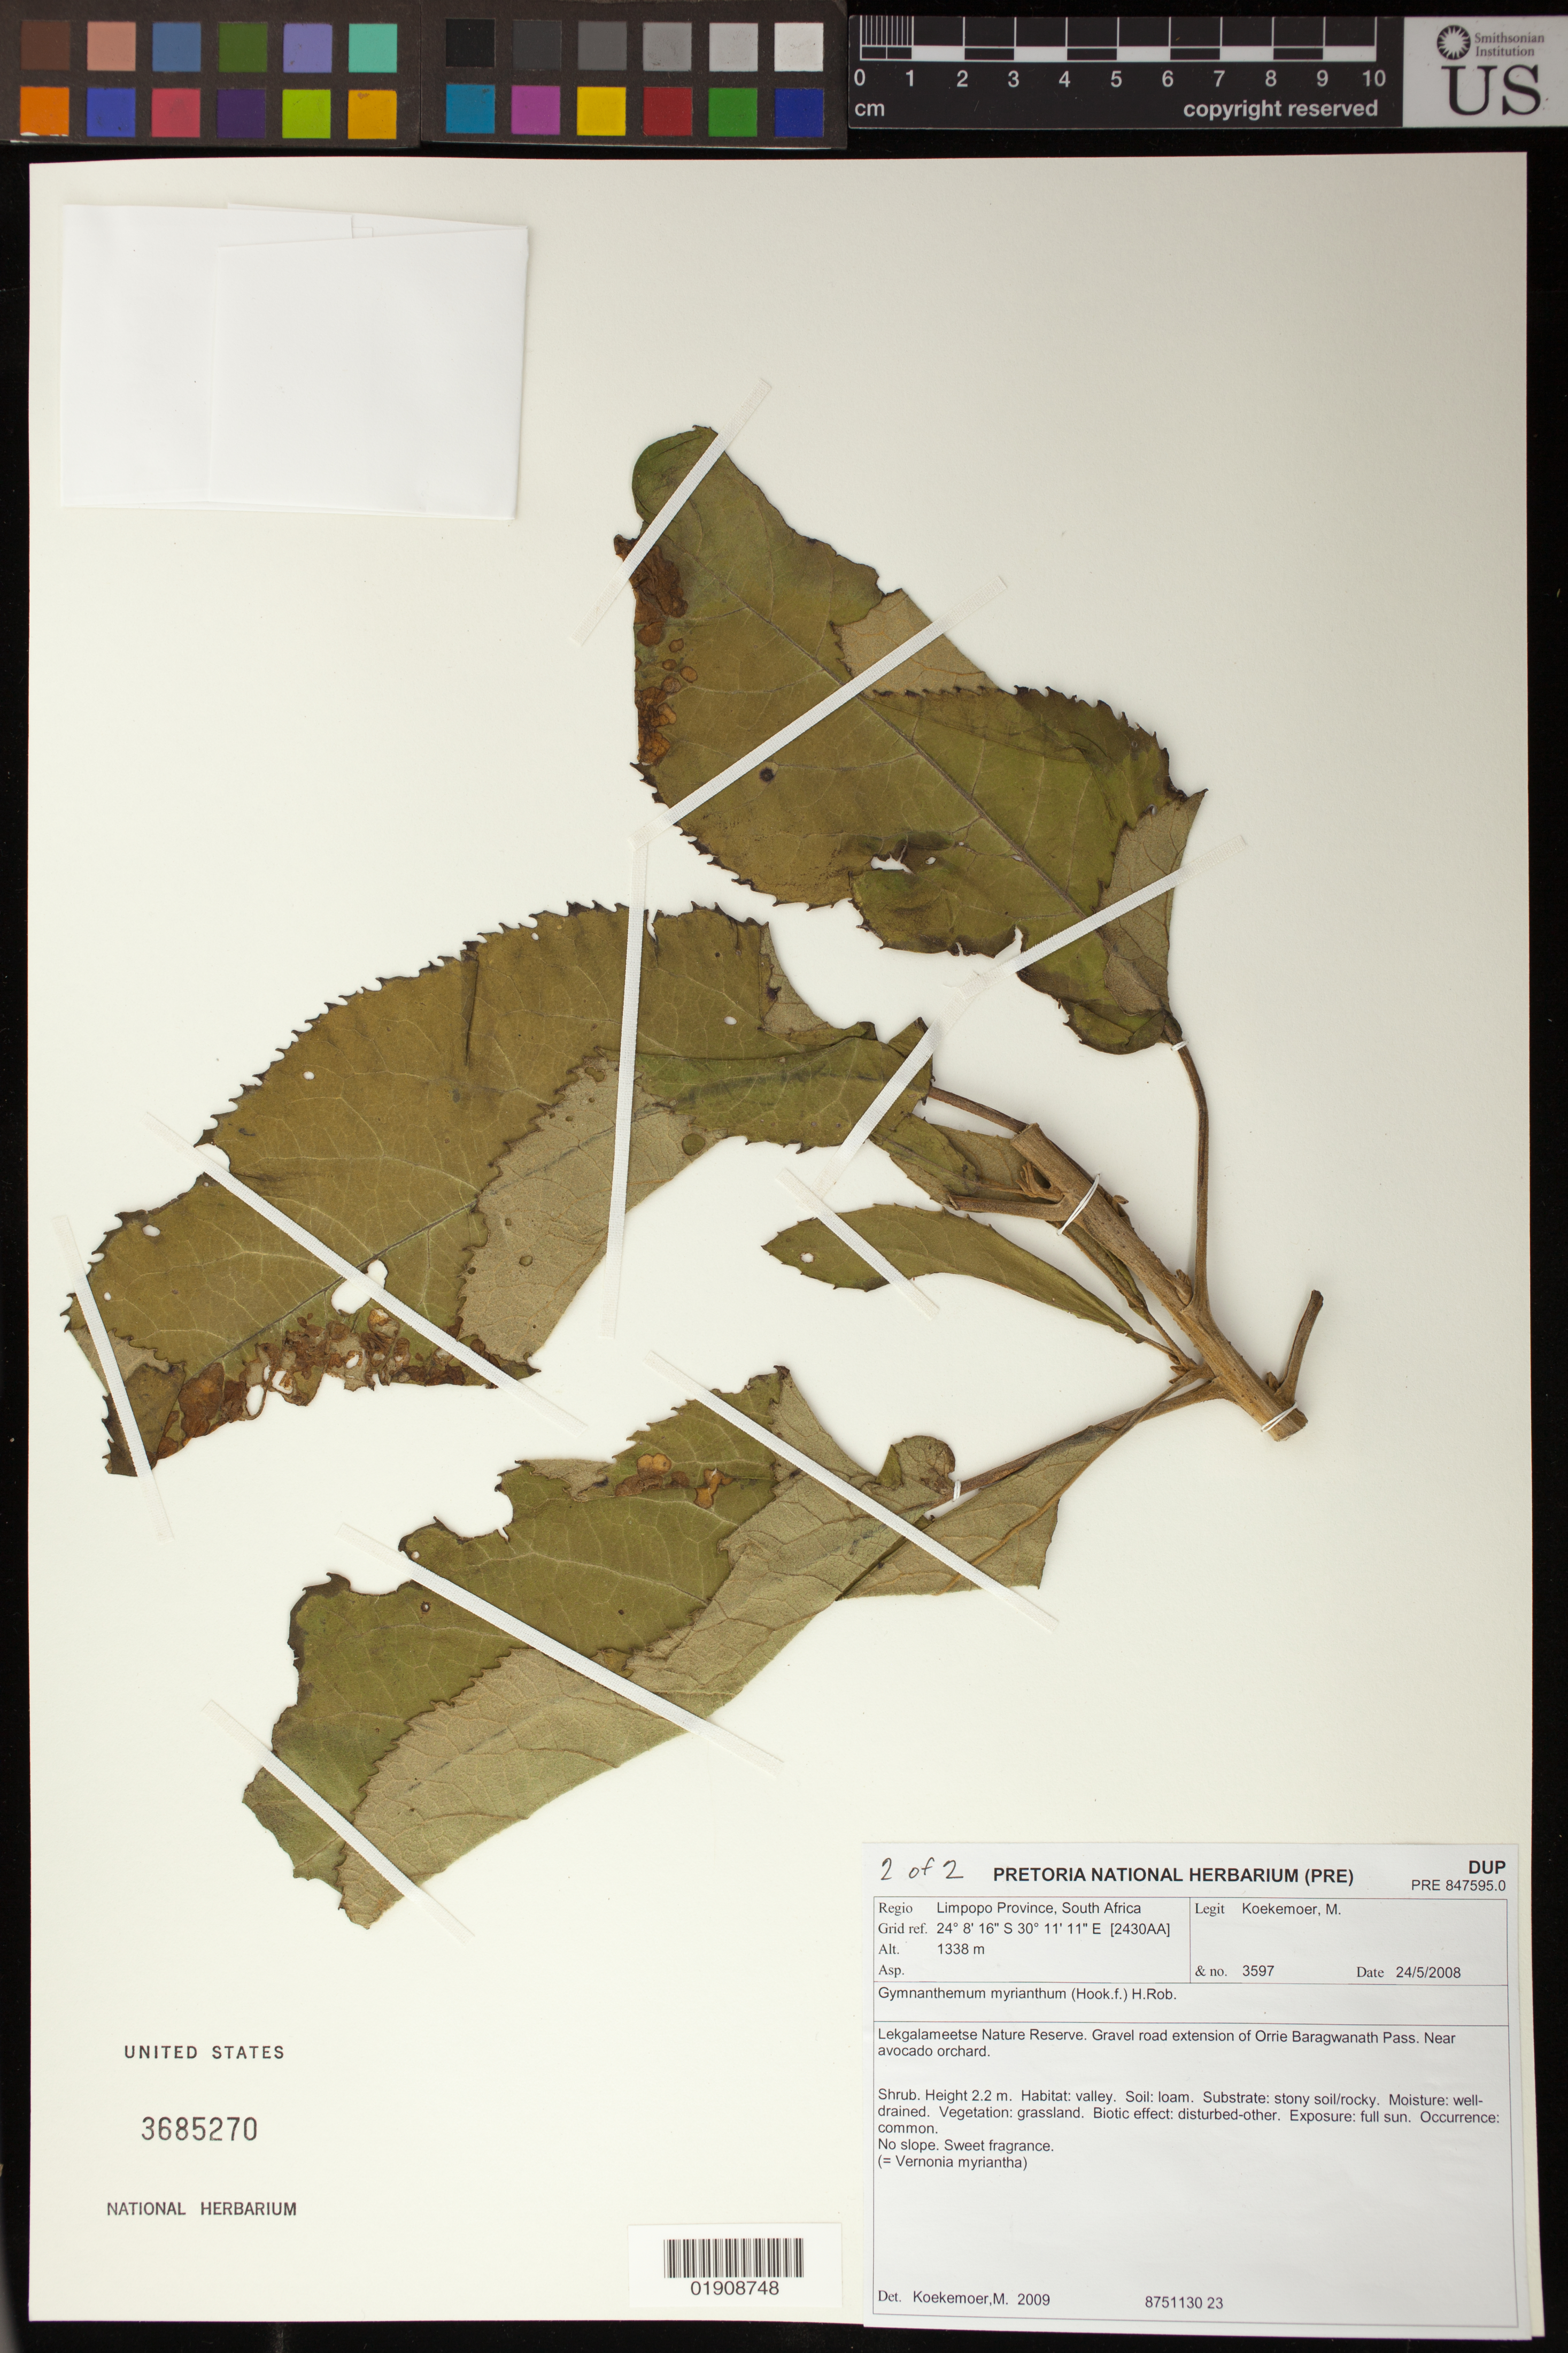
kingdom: Plantae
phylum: Tracheophyta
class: Magnoliopsida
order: Asterales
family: Asteraceae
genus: Gymnanthemum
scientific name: Gymnanthemum myrianthum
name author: (Hook. f.) H. Rob.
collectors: M. Koekemoer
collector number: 3597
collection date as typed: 24 May 2008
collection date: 2008-05-24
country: South Africa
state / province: Limpopo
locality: Lekgalameetse Nature Reserve. Gravel road extension of Orrie Baragwanath Pass. Near avocado orchard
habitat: Loam soil; strony/rocky. Grassland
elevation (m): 1338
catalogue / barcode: US 3685270